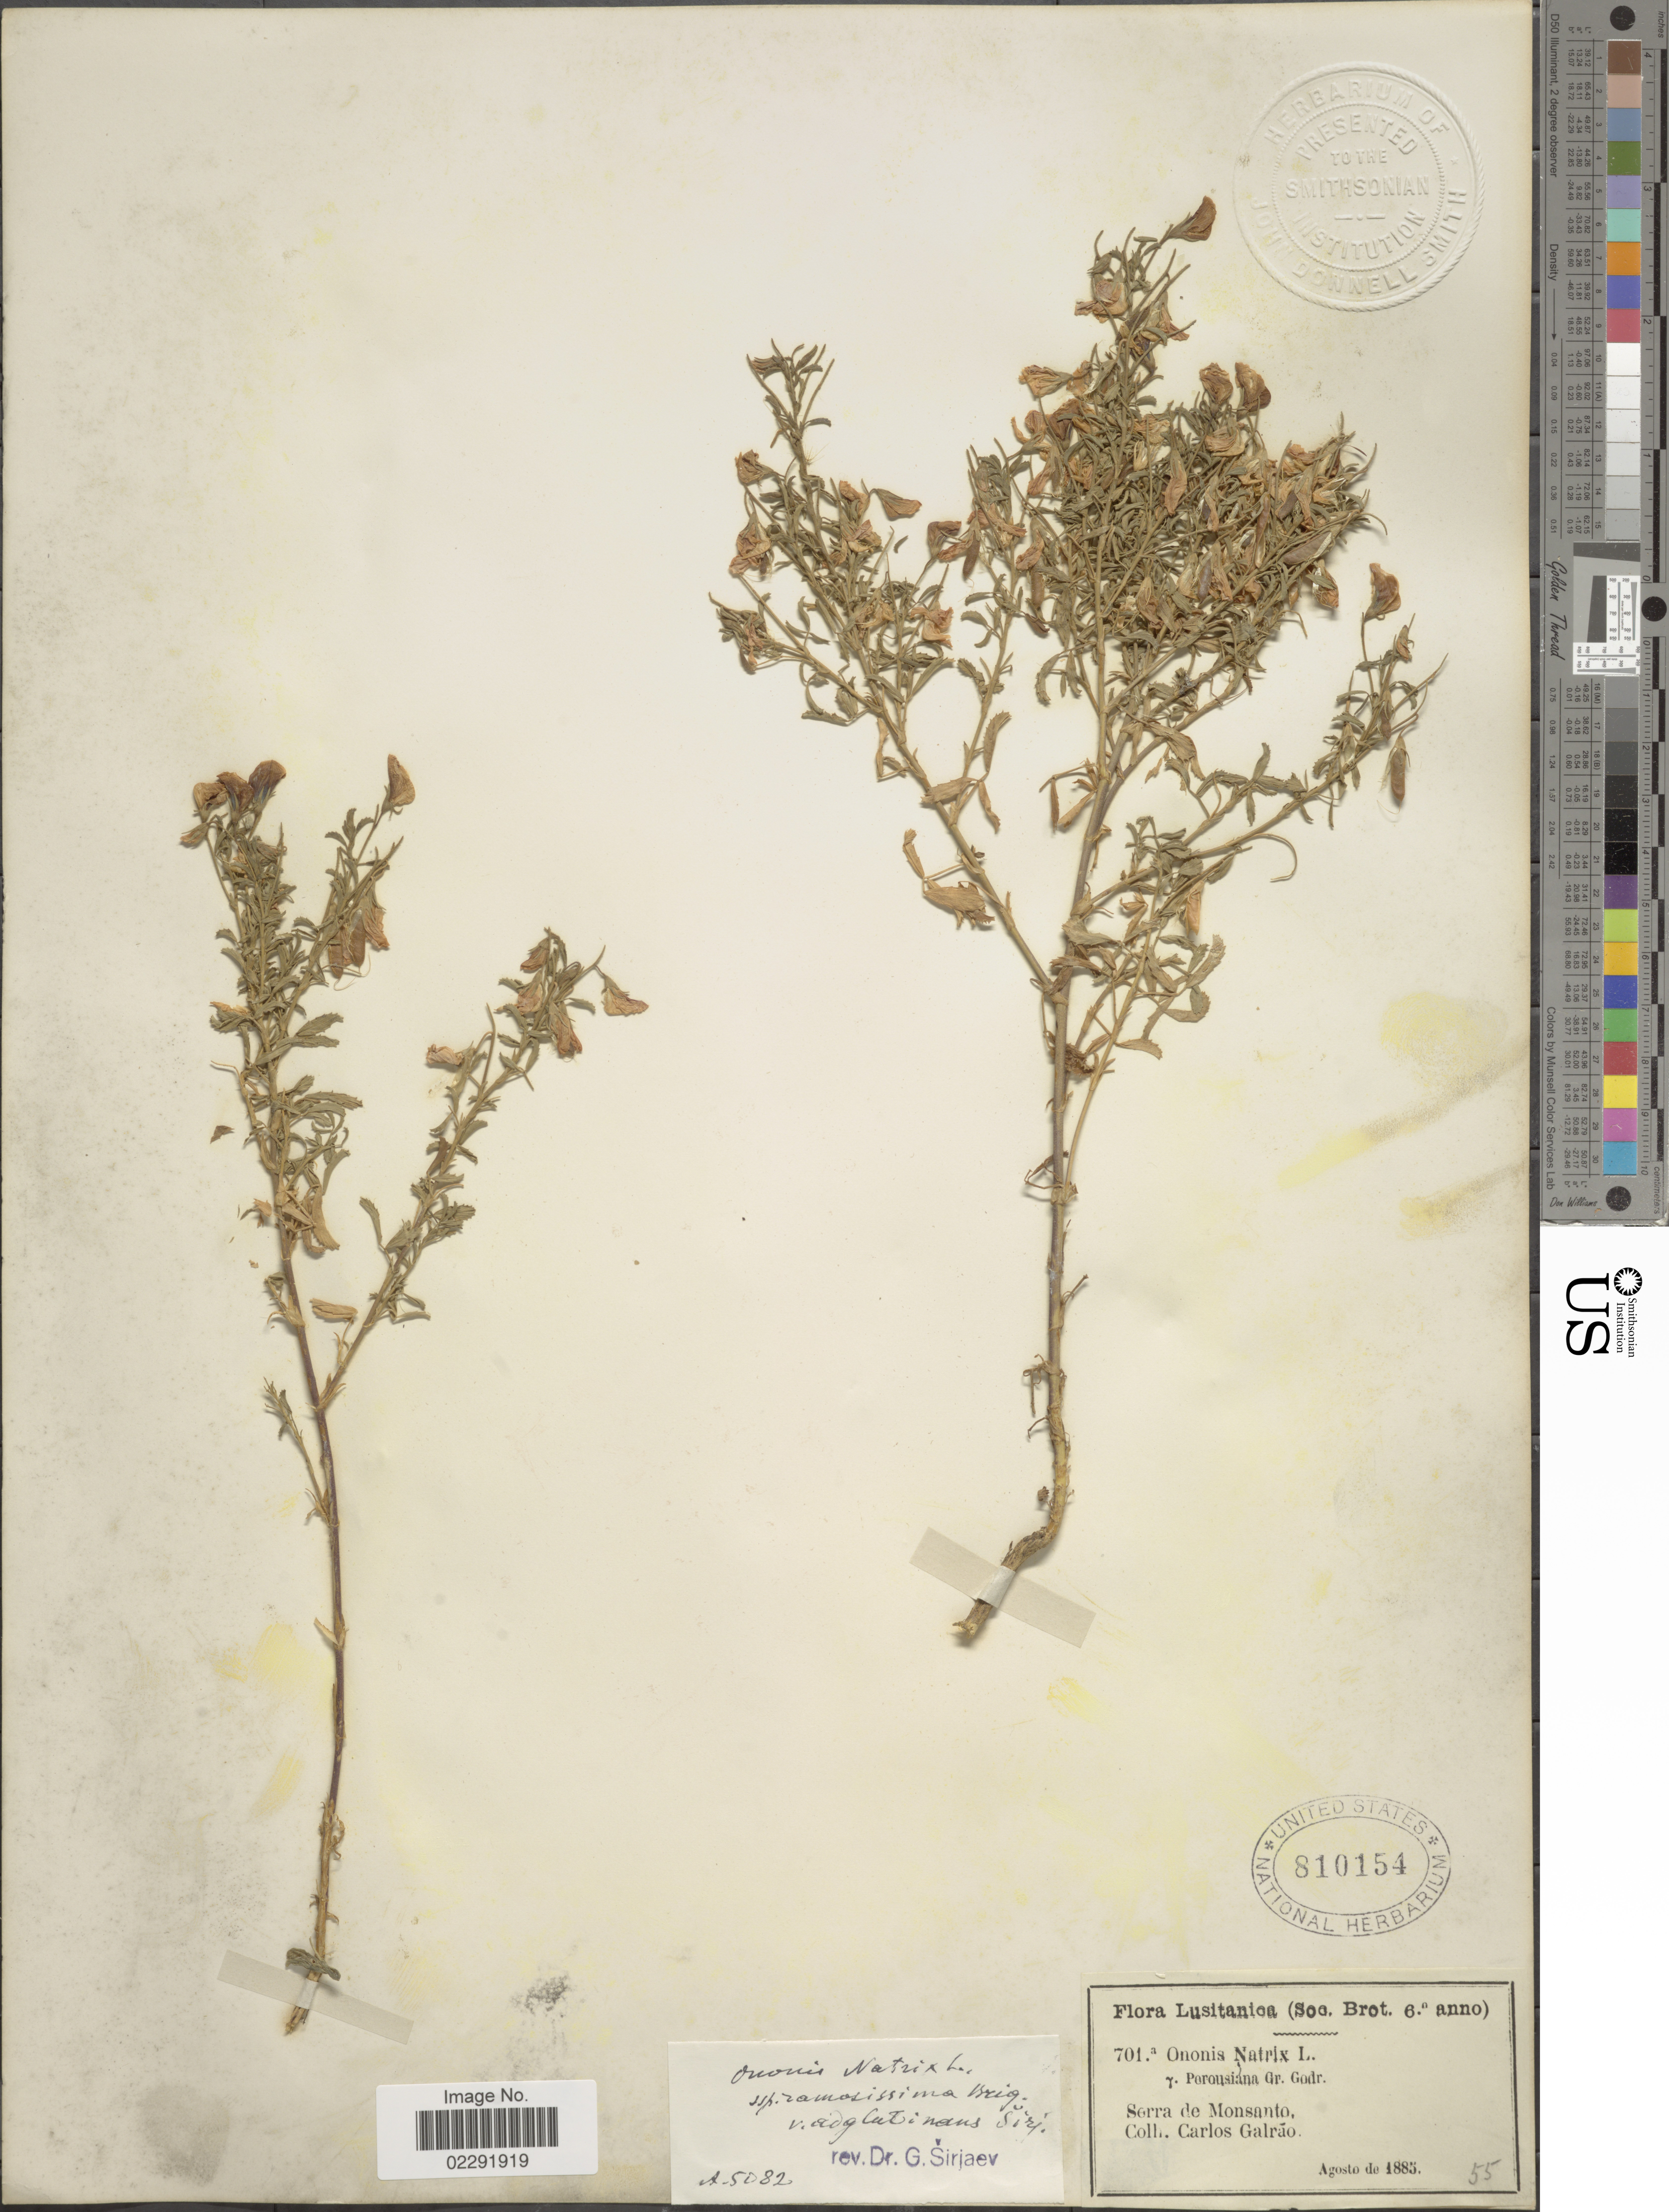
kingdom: Plantae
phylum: Tracheophyta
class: Magnoliopsida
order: Fabales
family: Fabaceae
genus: Ononis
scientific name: Ononis natrix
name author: L.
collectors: C. Galrao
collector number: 701a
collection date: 1885-08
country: Portugal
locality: Serra de Monsanto.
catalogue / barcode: US 810154